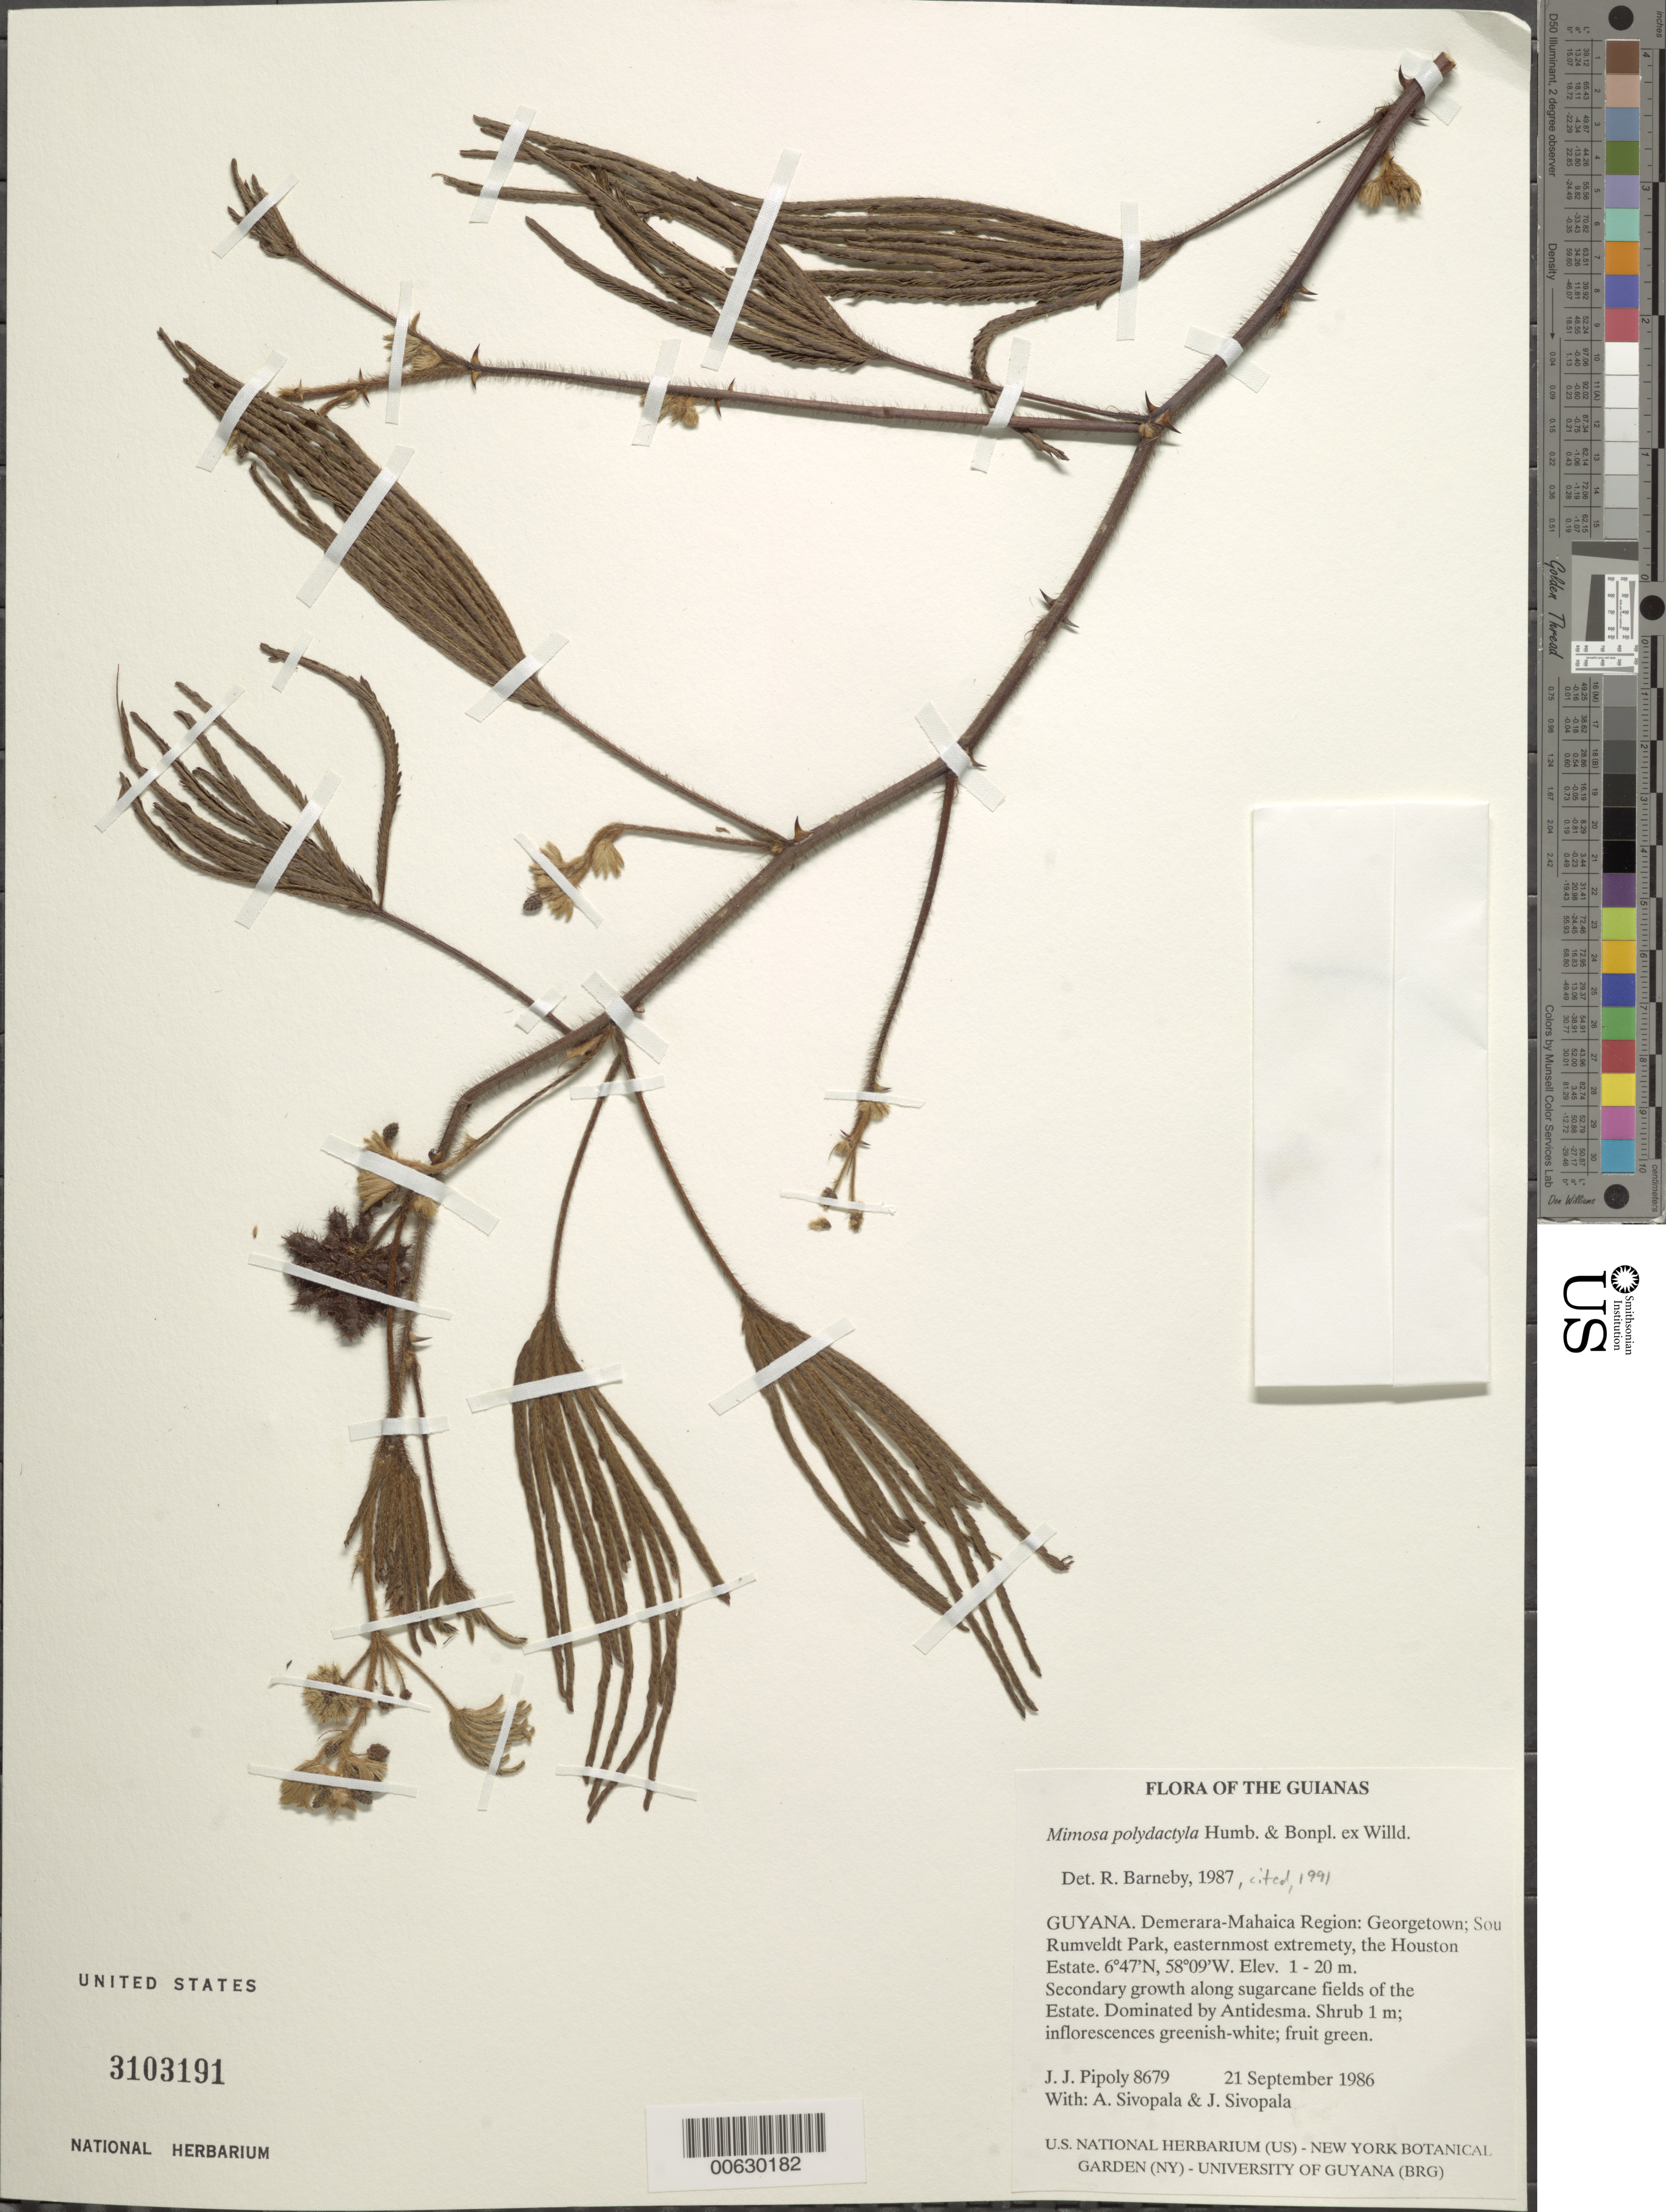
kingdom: Plantae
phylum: Tracheophyta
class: Magnoliopsida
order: Fabales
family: Fabaceae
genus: Mimosa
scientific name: Mimosa polydactyla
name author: Humb. & Bonpl. ex Willd.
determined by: Barneby, Rupert C., (NY)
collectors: J. J. Pipoly, A. Sivopala & J. Sivopala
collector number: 8679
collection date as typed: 21 September 1986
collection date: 1986-09-21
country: Guyana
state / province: Demerara-Mahaica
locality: Georgetown; South Rumveldt Park, easternmost extremety, the Houston Estate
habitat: Secondary growth along sugarcane fields of the Estate. Dominated by Antidesma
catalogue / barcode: US 3103191